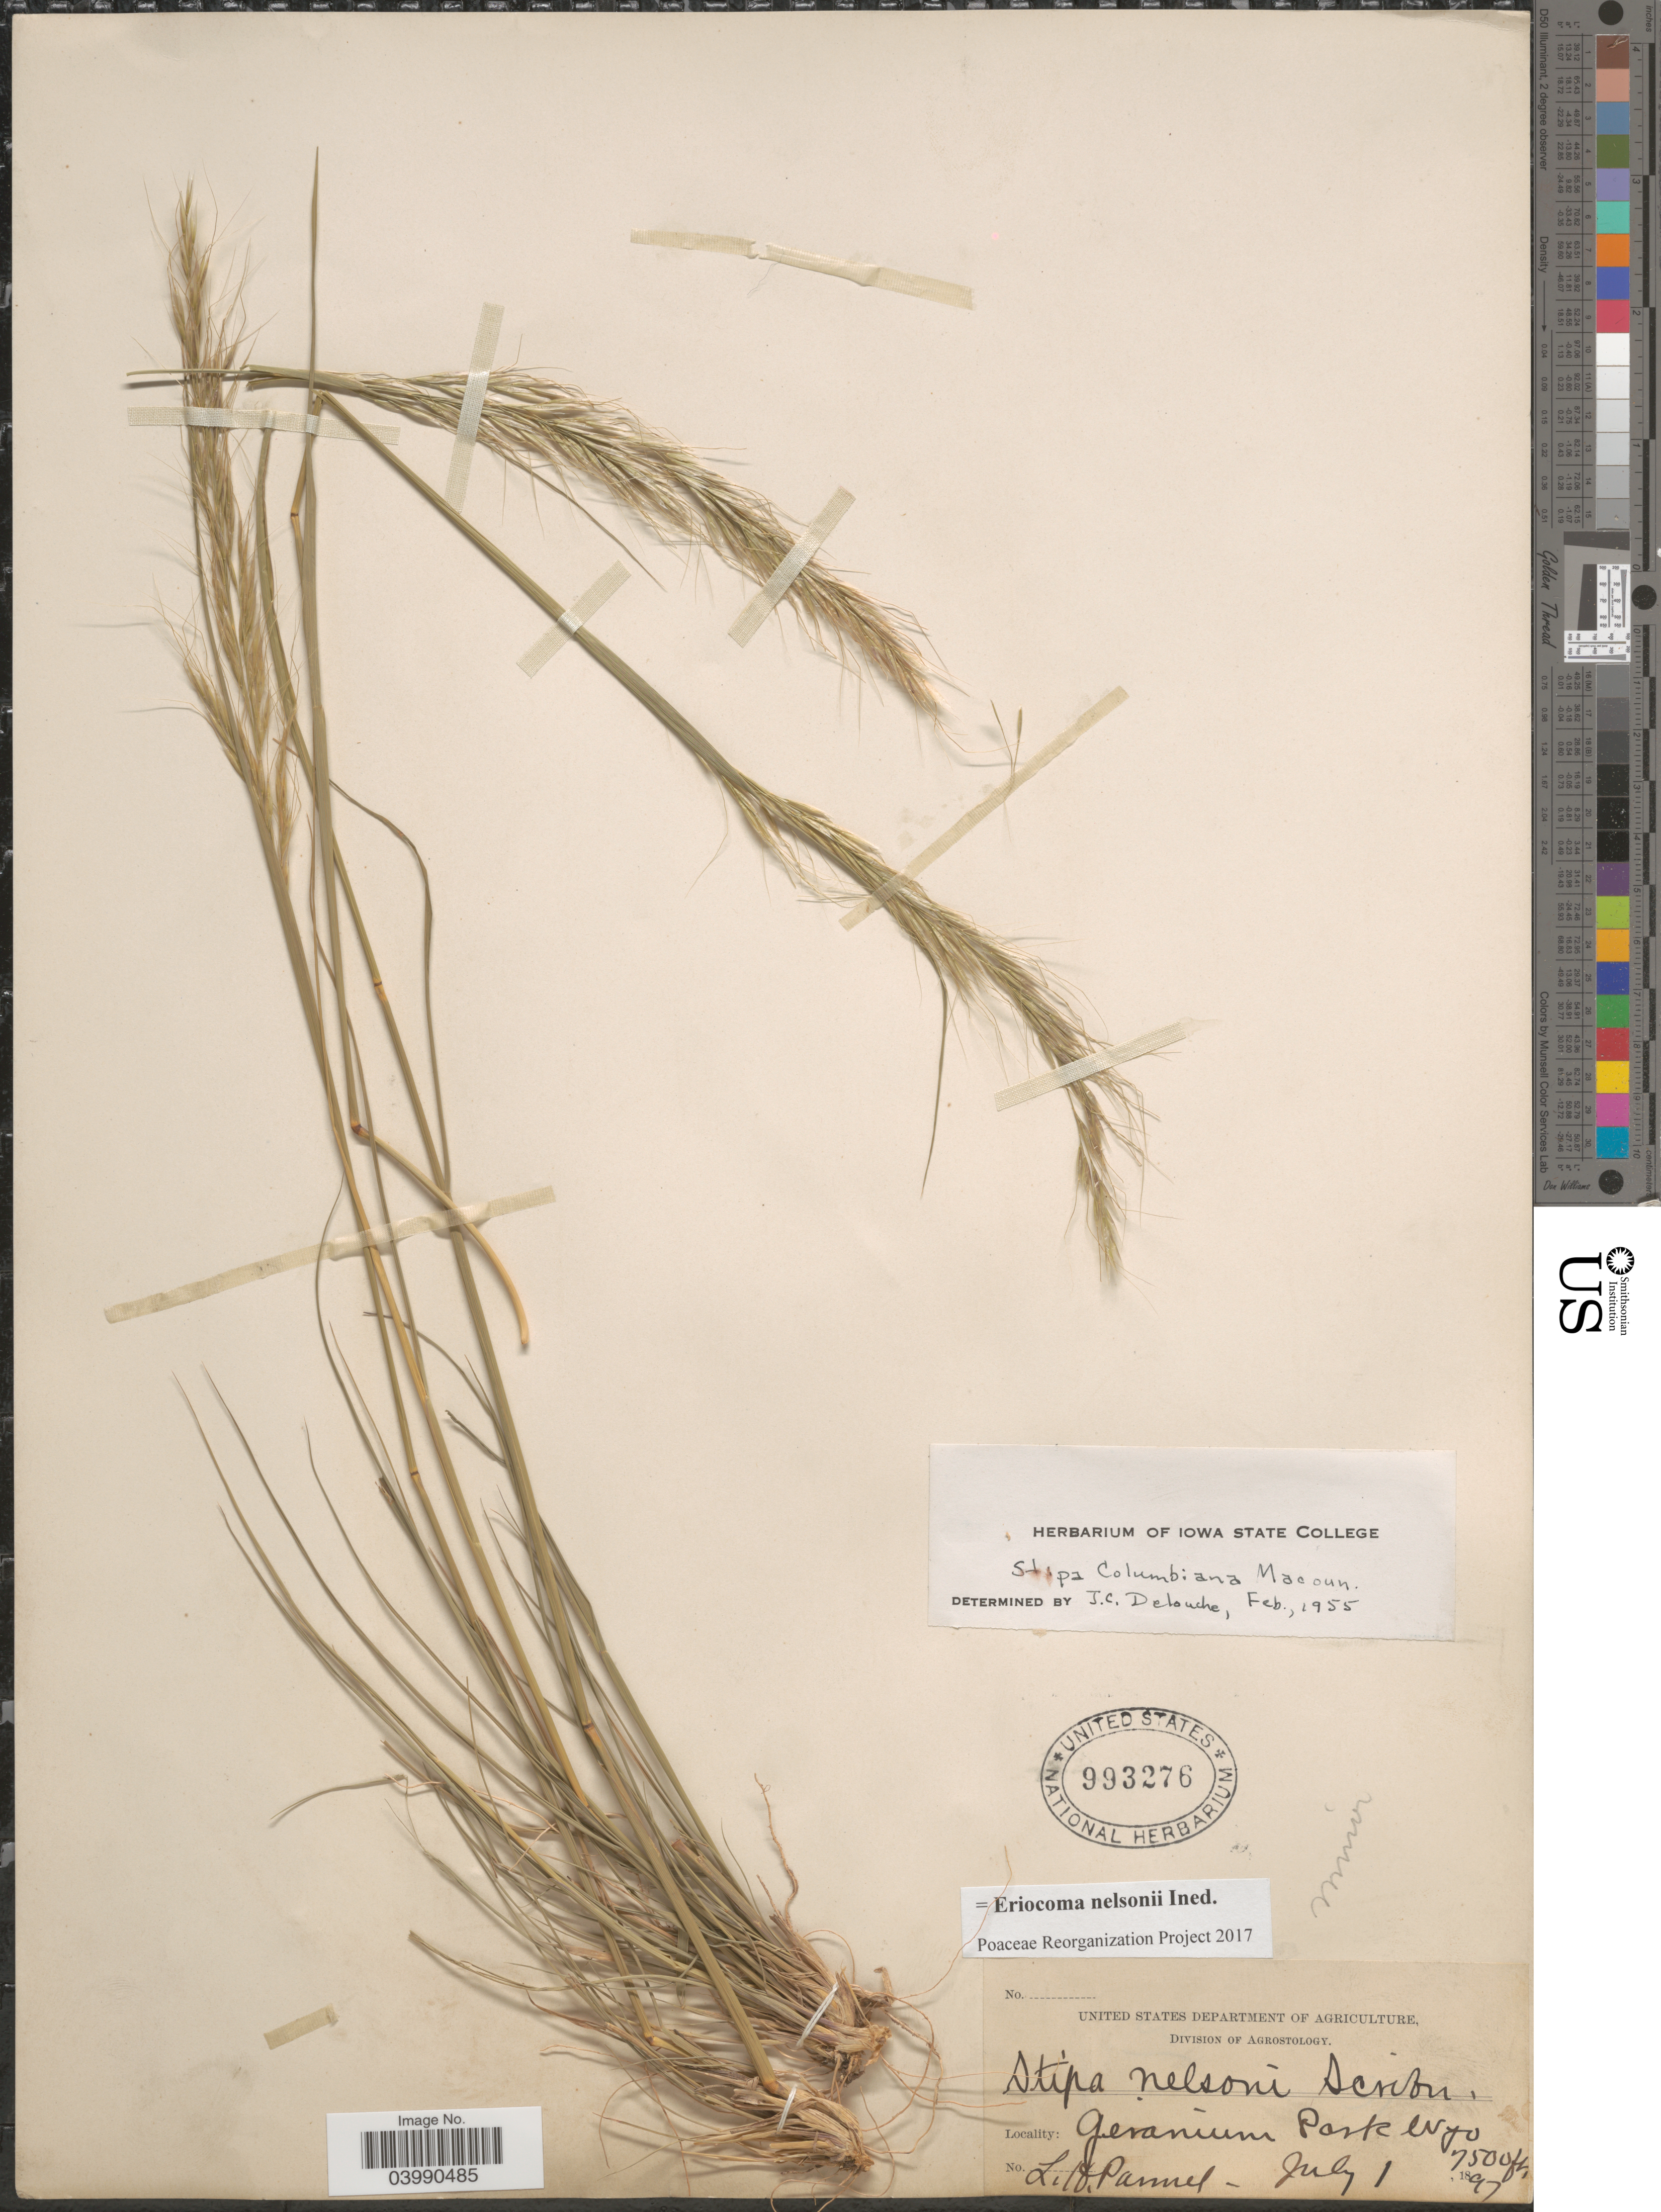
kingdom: Plantae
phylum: Tracheophyta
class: Liliopsida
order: Poales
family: Poaceae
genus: Eriocoma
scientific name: Eriocoma nelsonii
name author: (Scribn.) Romasch.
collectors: L. Pammel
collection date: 1897-07-01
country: United States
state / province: Wyoming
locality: Geranium Park.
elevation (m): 2286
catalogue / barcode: US 993276